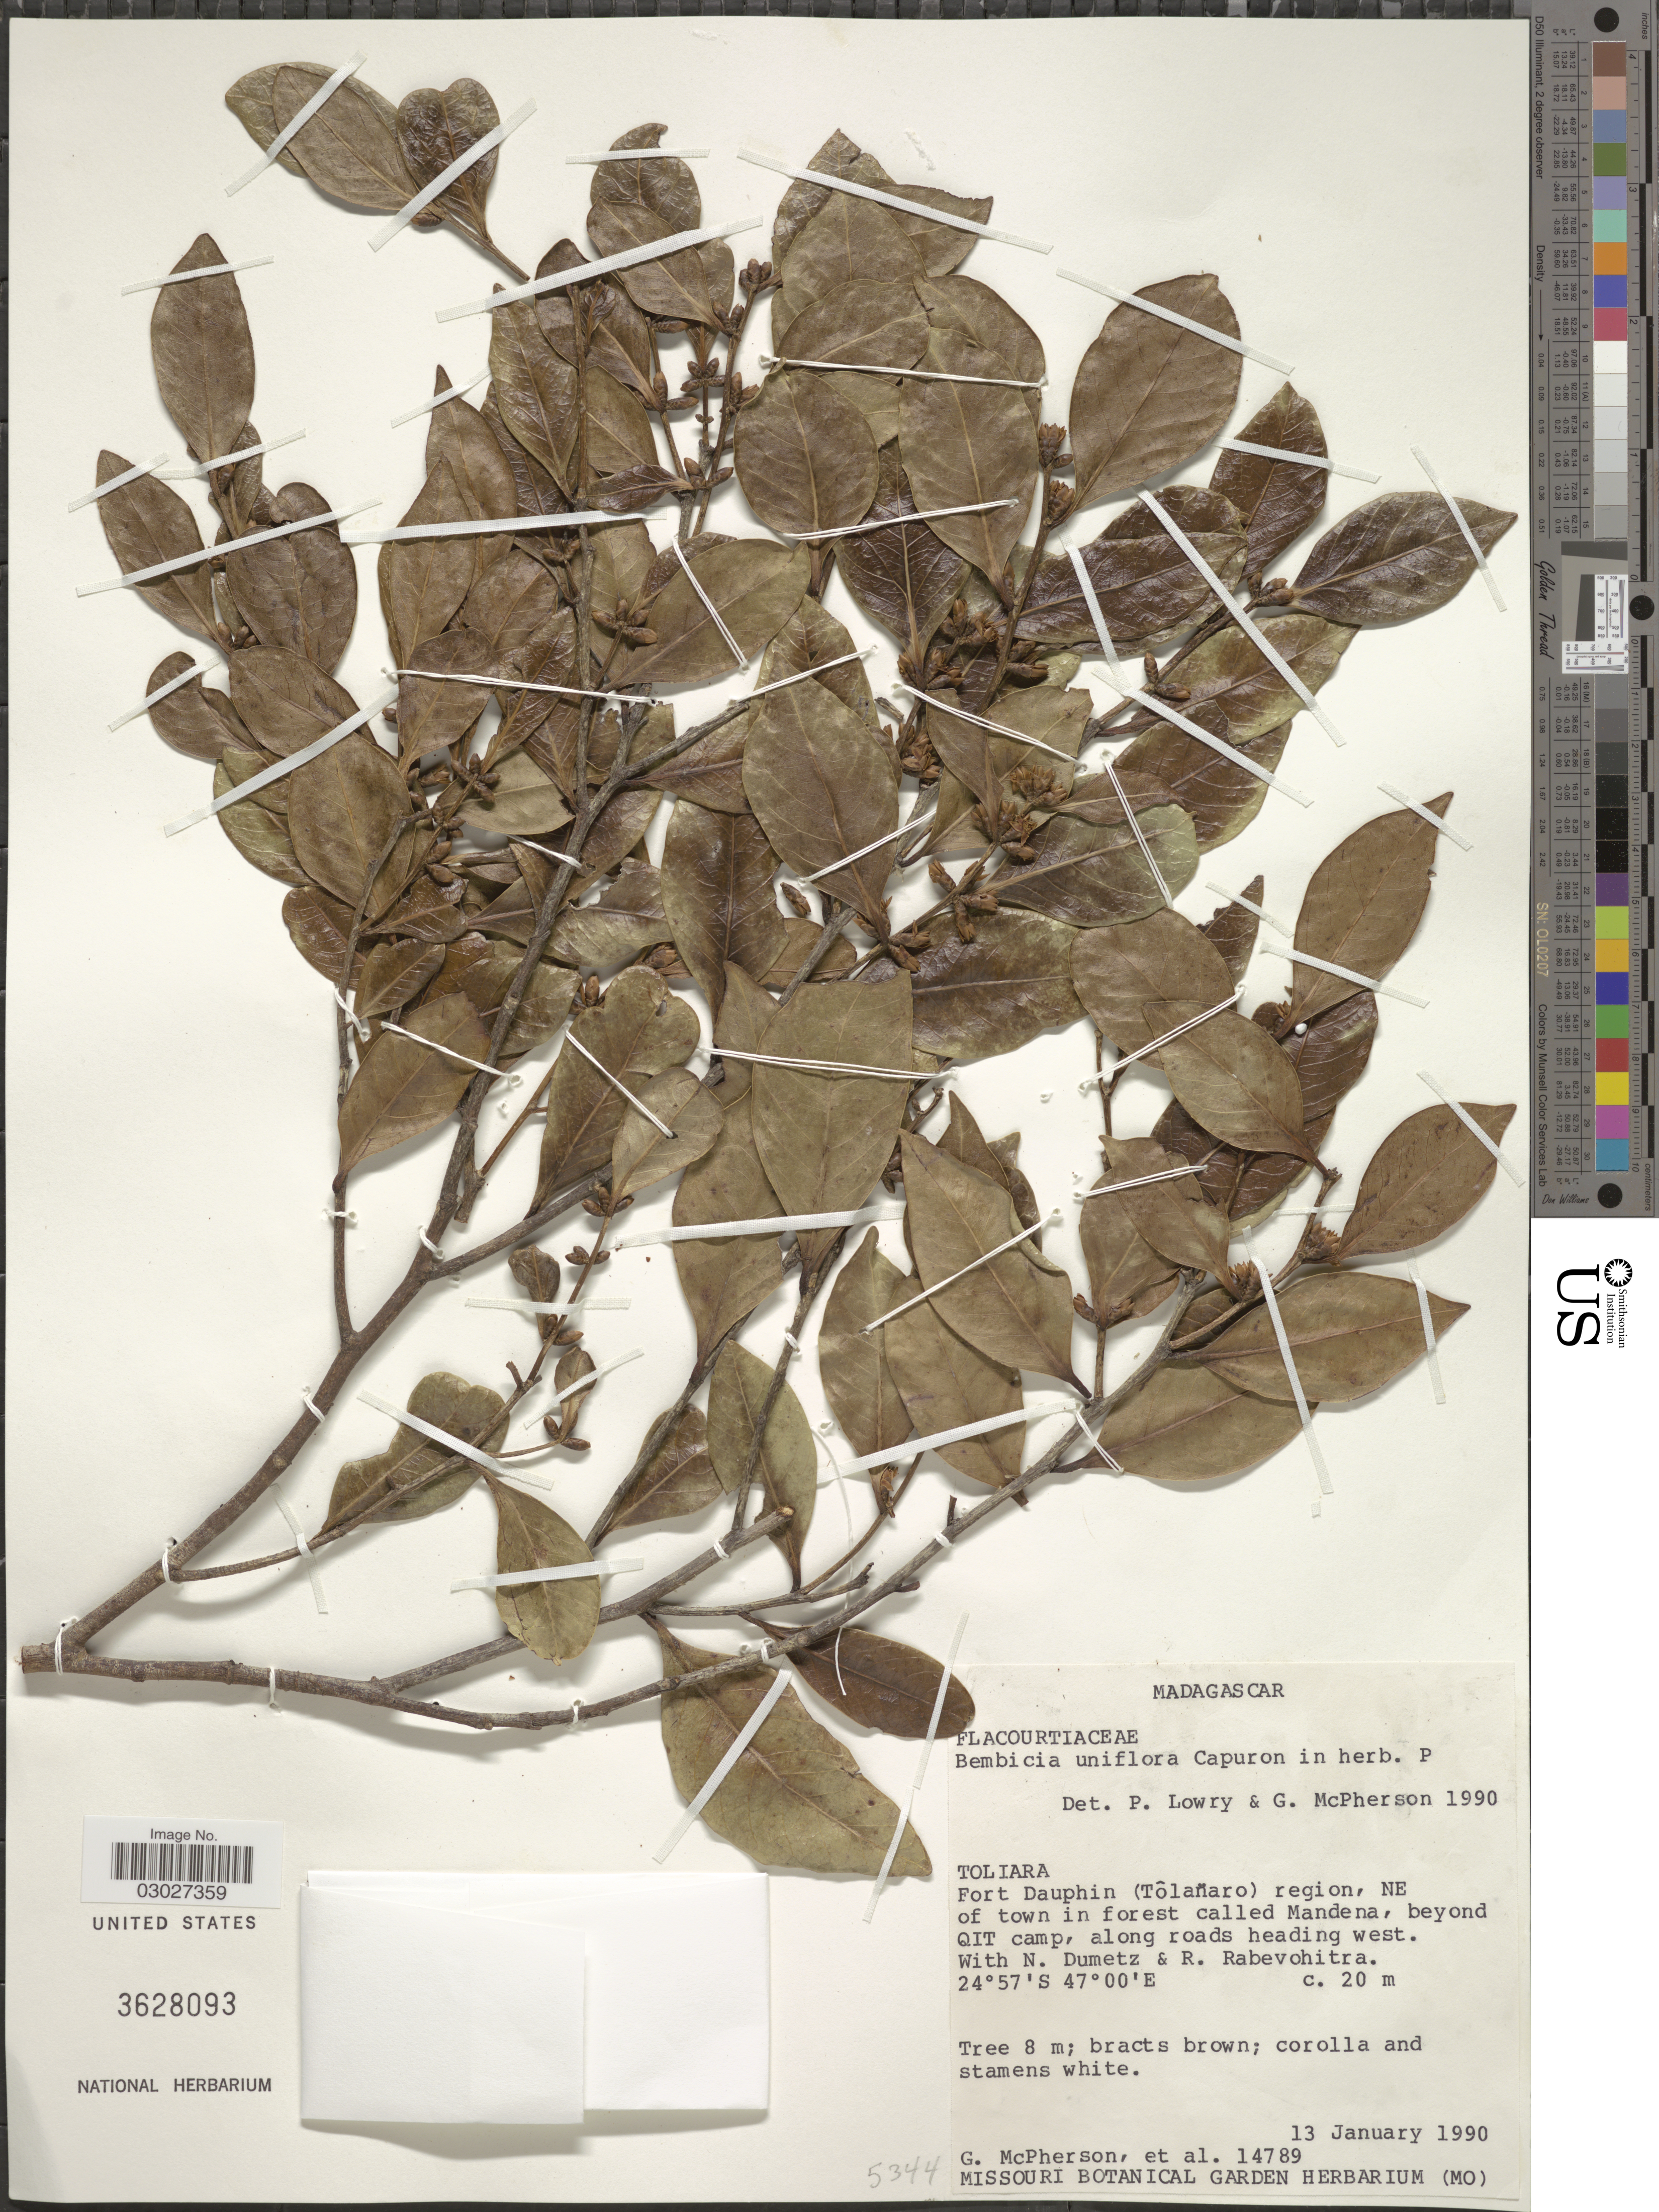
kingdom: Plantae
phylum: Tracheophyta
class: Magnoliopsida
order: Malpighiales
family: Salicaceae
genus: Bembicia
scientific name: Bembicia uniflora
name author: (H. Perrier) Capuron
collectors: G. McPherson, N. Dumetz & R. Rabevohitra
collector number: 14789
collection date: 1990-01-13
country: Madagascar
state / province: Anosy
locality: Fort Dauphin (Tôlañaro) region, NE of town in forest called Mandena, beyond QIT camp, along roads heading west.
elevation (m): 20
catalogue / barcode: US 3628093